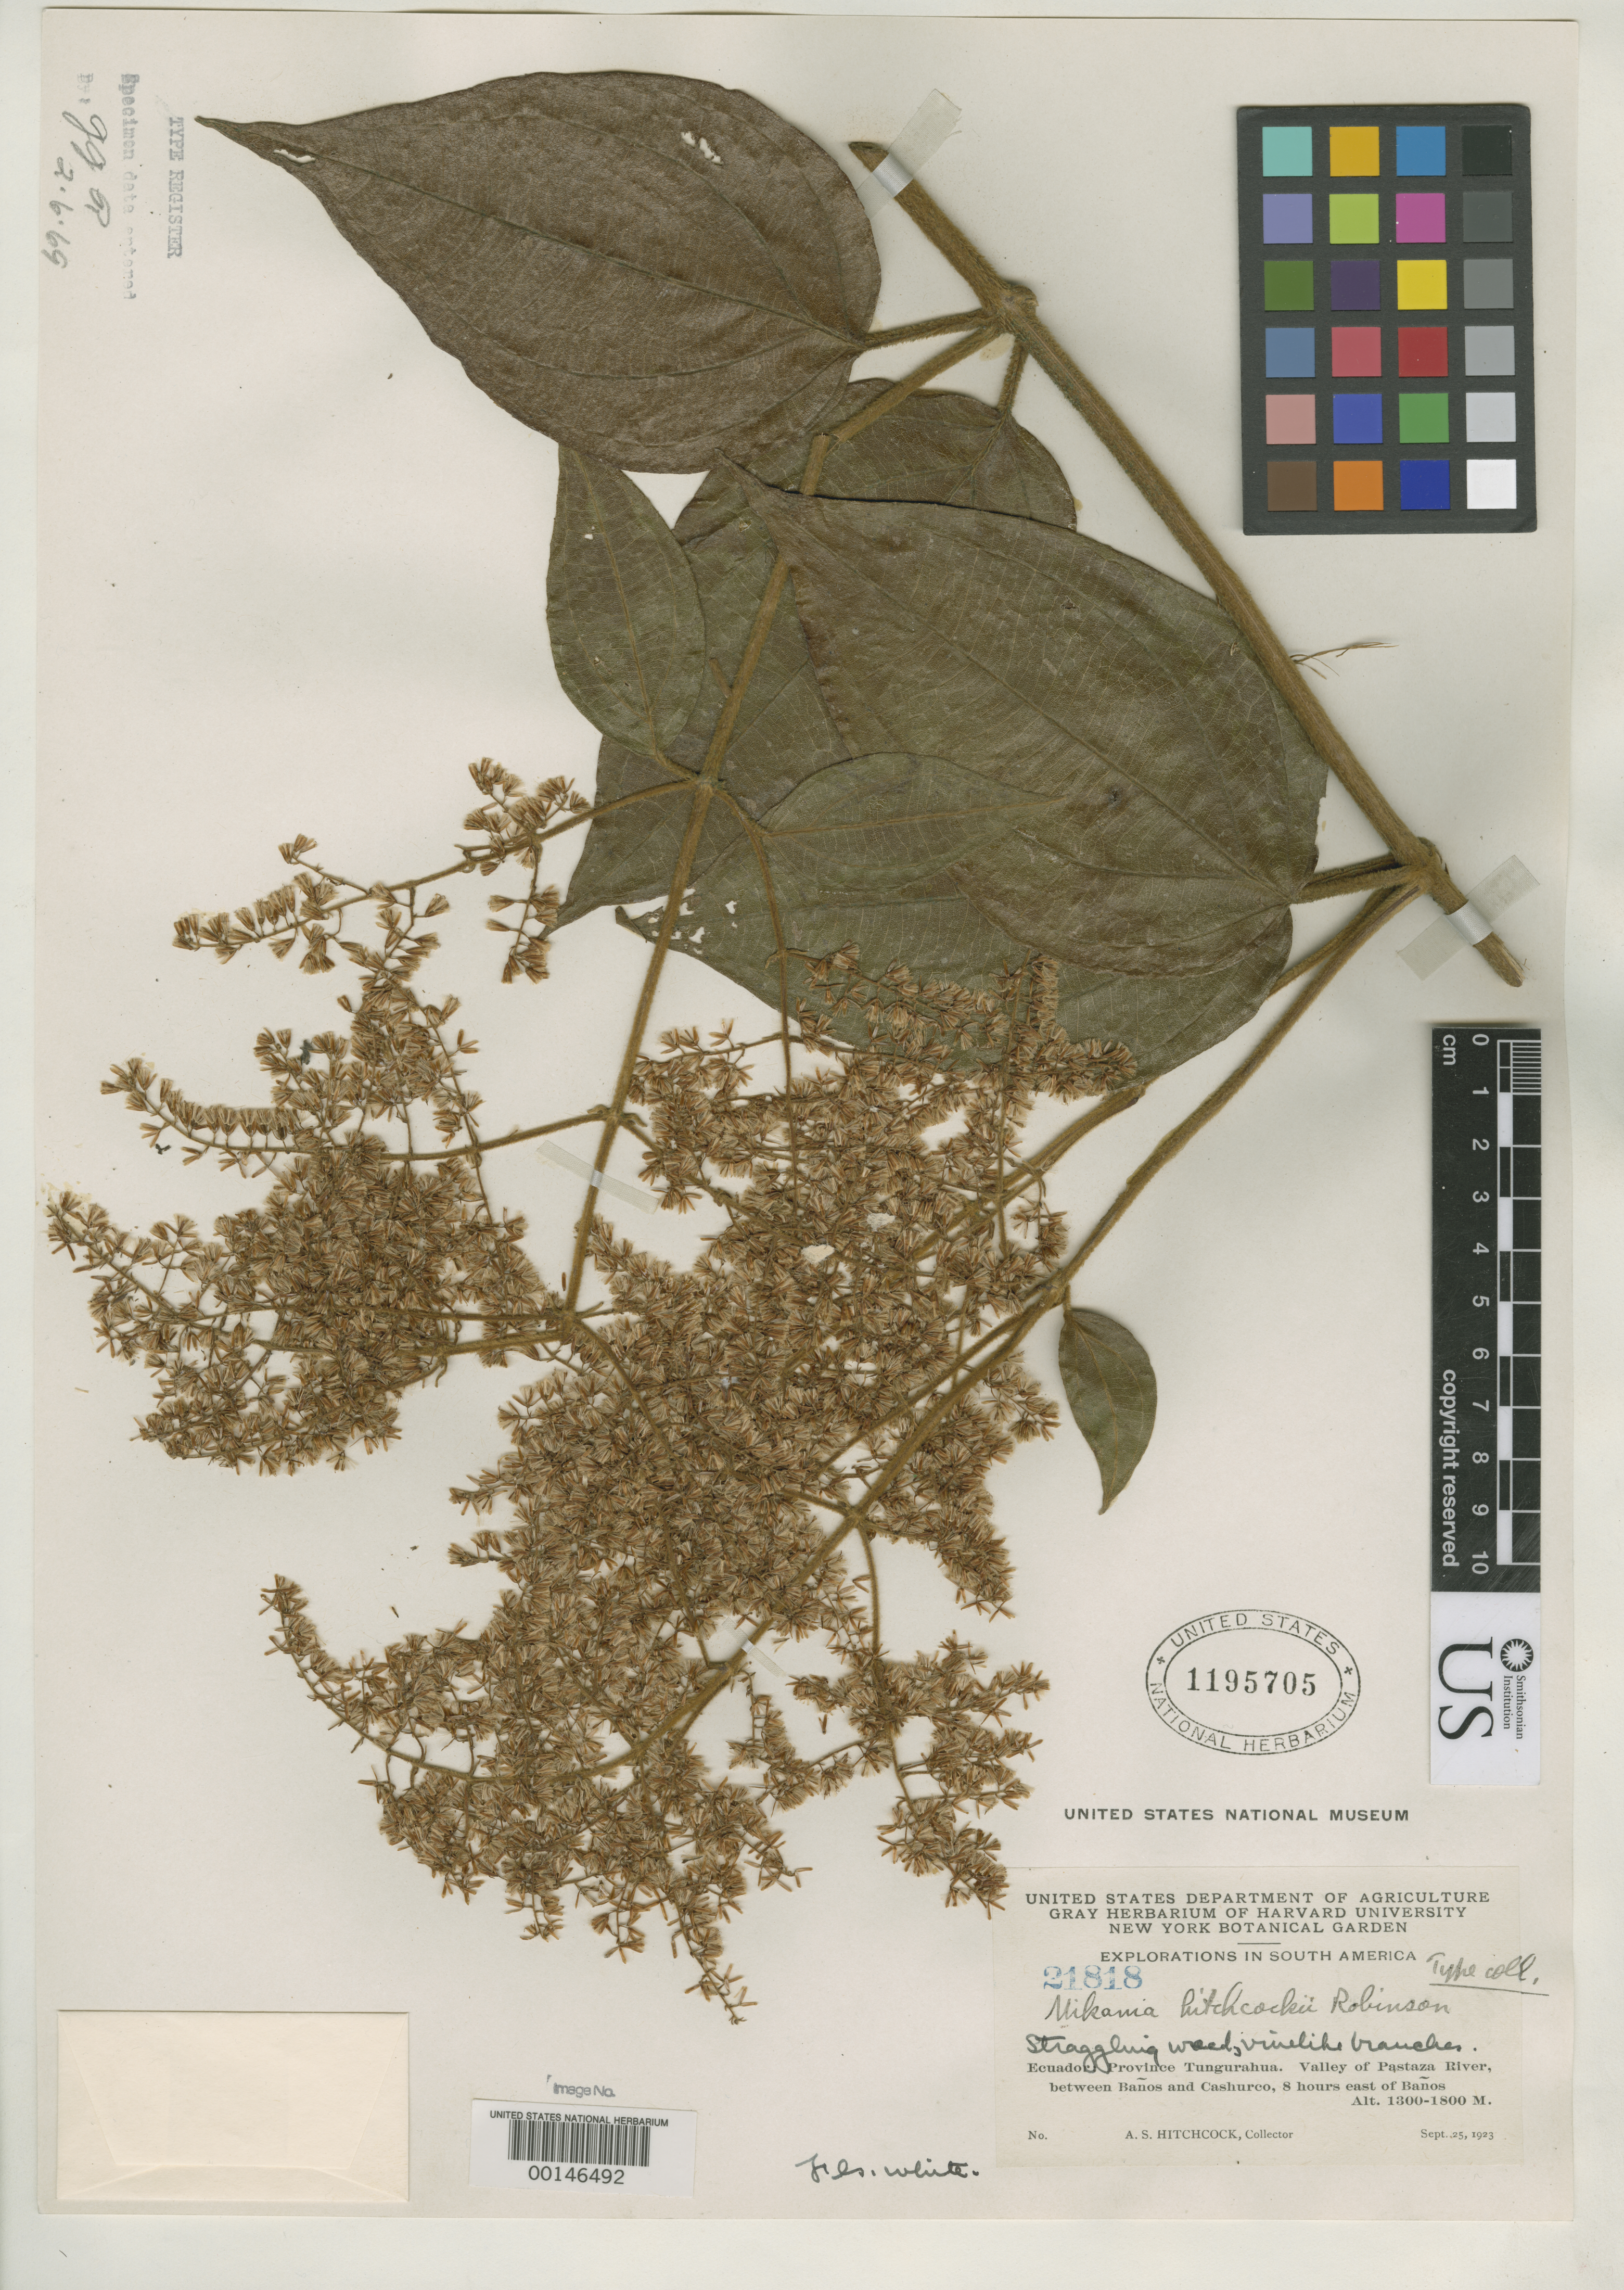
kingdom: Plantae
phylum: Tracheophyta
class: Magnoliopsida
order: Asterales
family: Asteraceae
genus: Mikania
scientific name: Mikania hoffmanniana var. polycephala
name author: Malme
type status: Syntype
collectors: P. Dusén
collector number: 6713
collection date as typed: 1908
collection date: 1908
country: Brazil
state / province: Paraná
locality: Serro do Mar.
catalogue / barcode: US 1481705